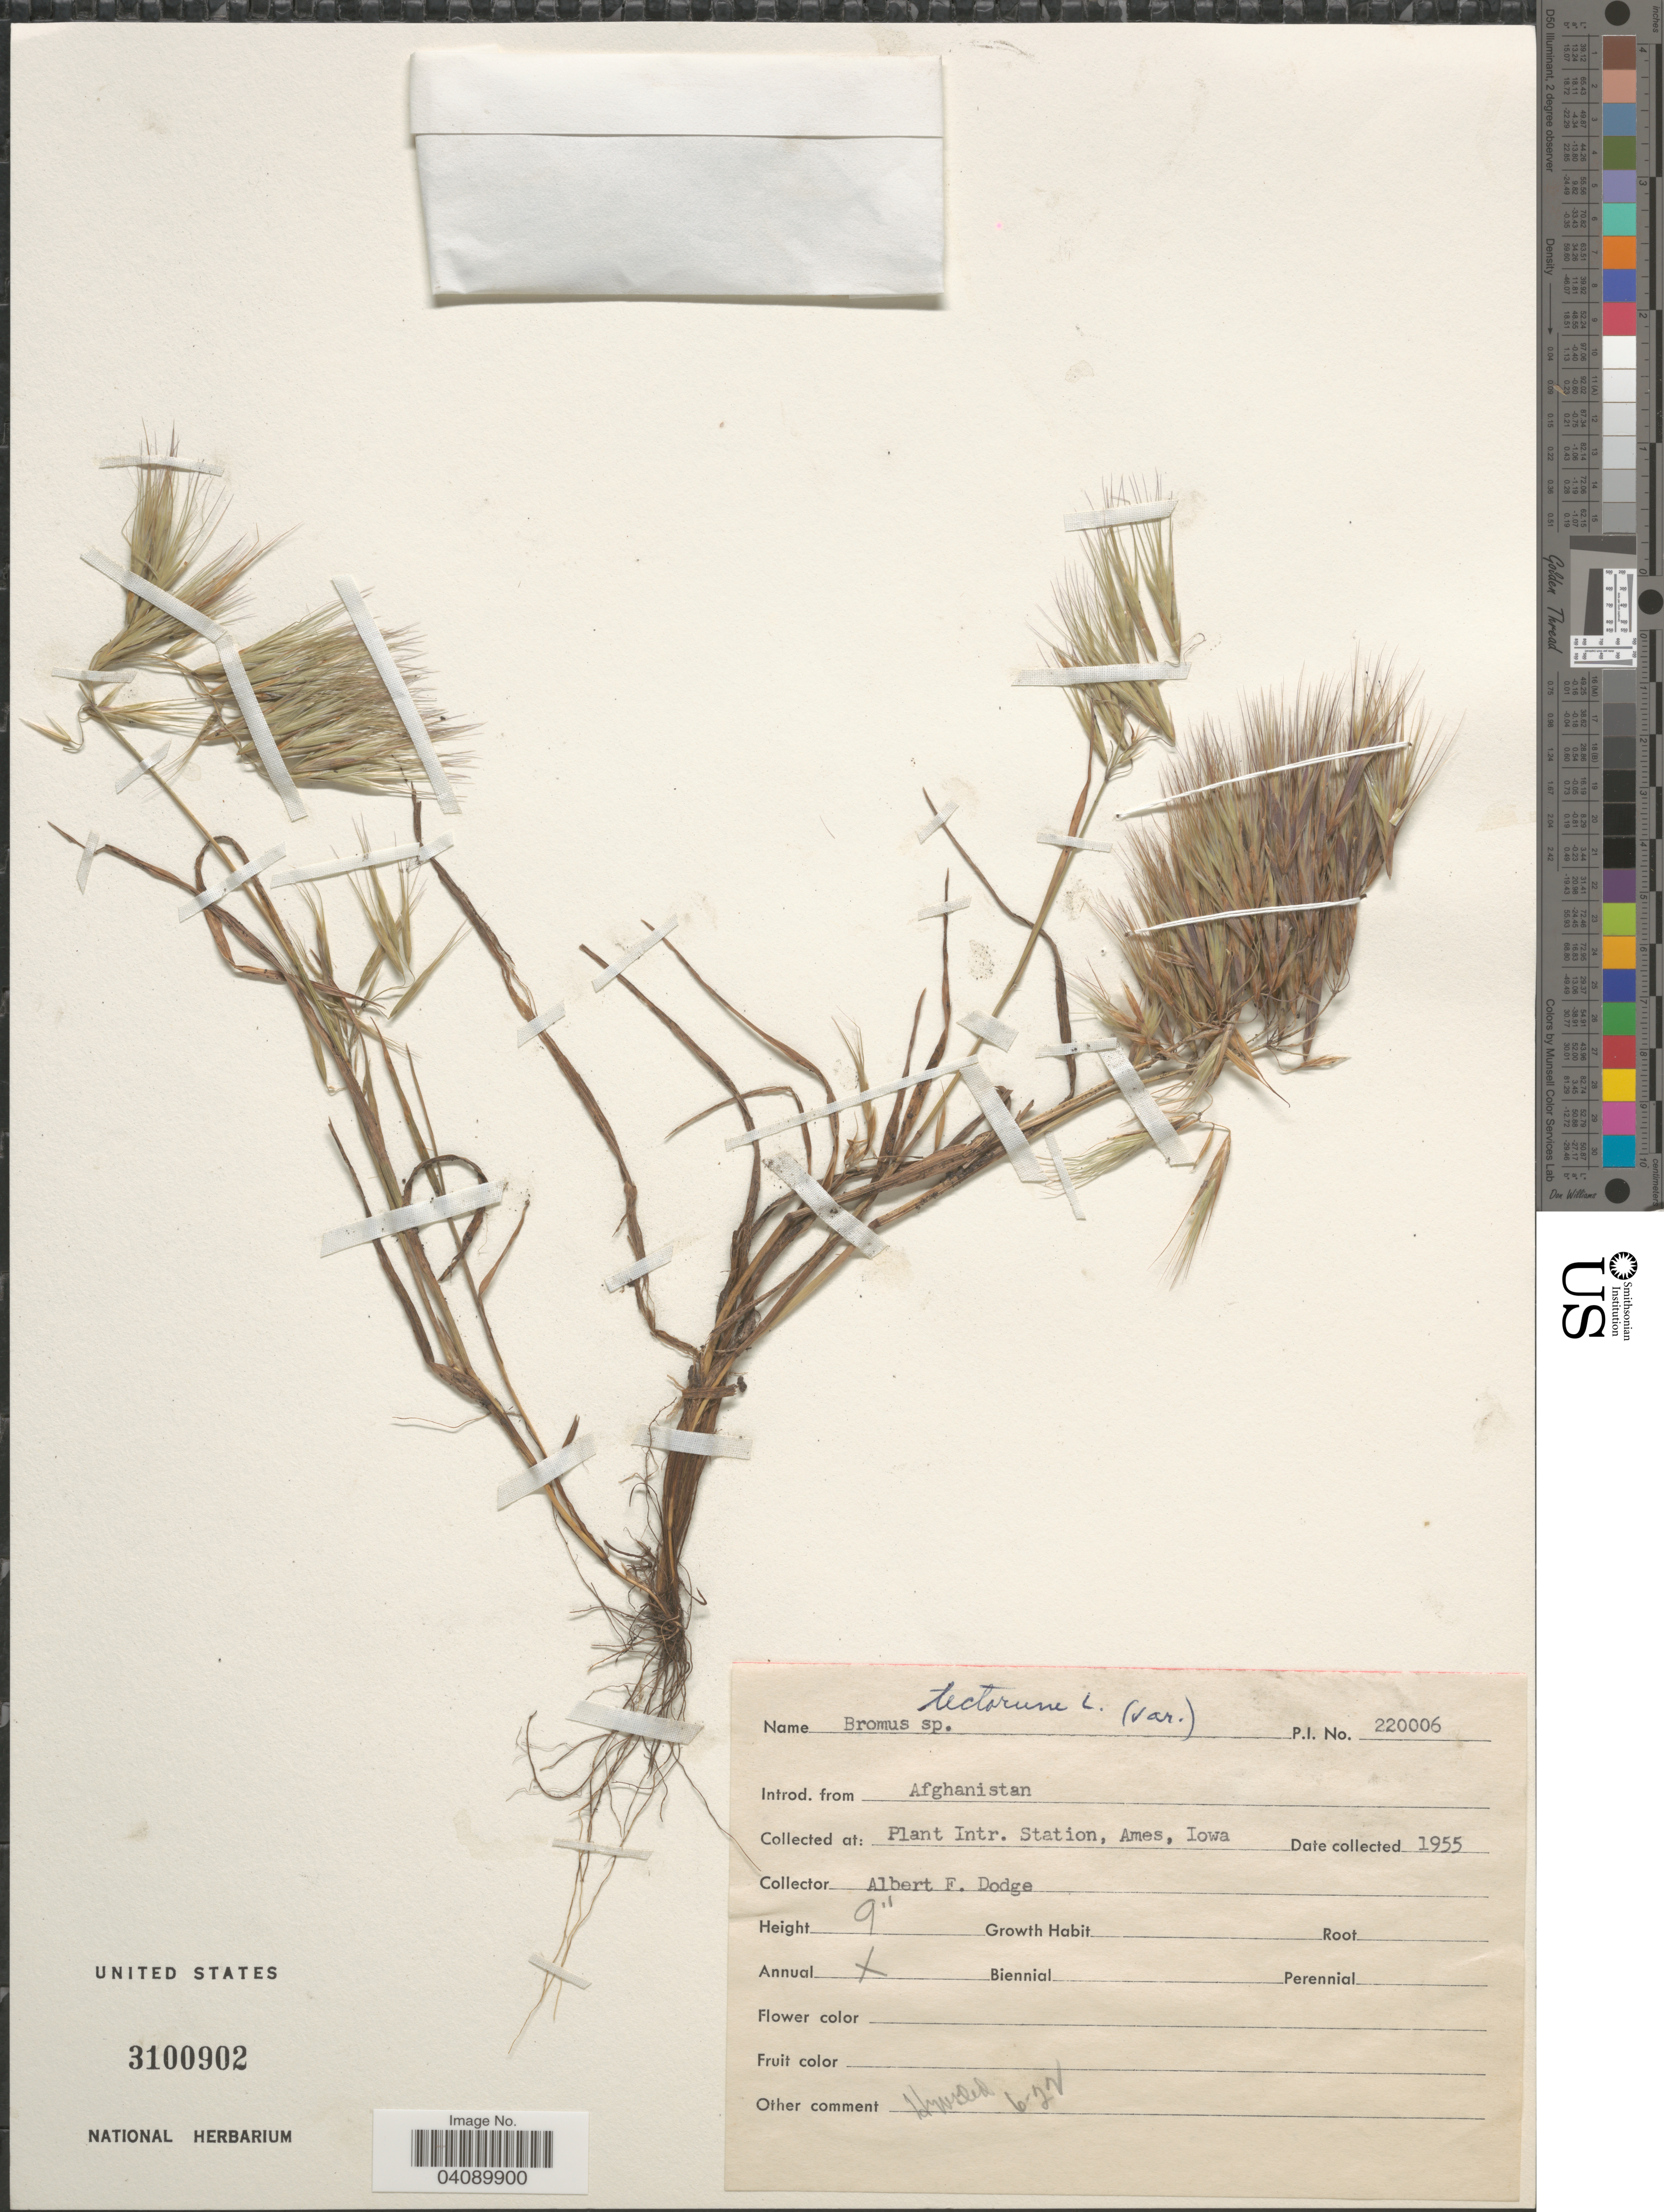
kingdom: Plantae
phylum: Tracheophyta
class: Liliopsida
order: Poales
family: Poaceae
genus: Bromus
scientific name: Bromus tectorum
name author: L.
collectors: A. Dodge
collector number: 220006?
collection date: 1955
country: United States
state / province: Iowa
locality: Plant Intr. Station, Ames.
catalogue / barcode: US 3100902